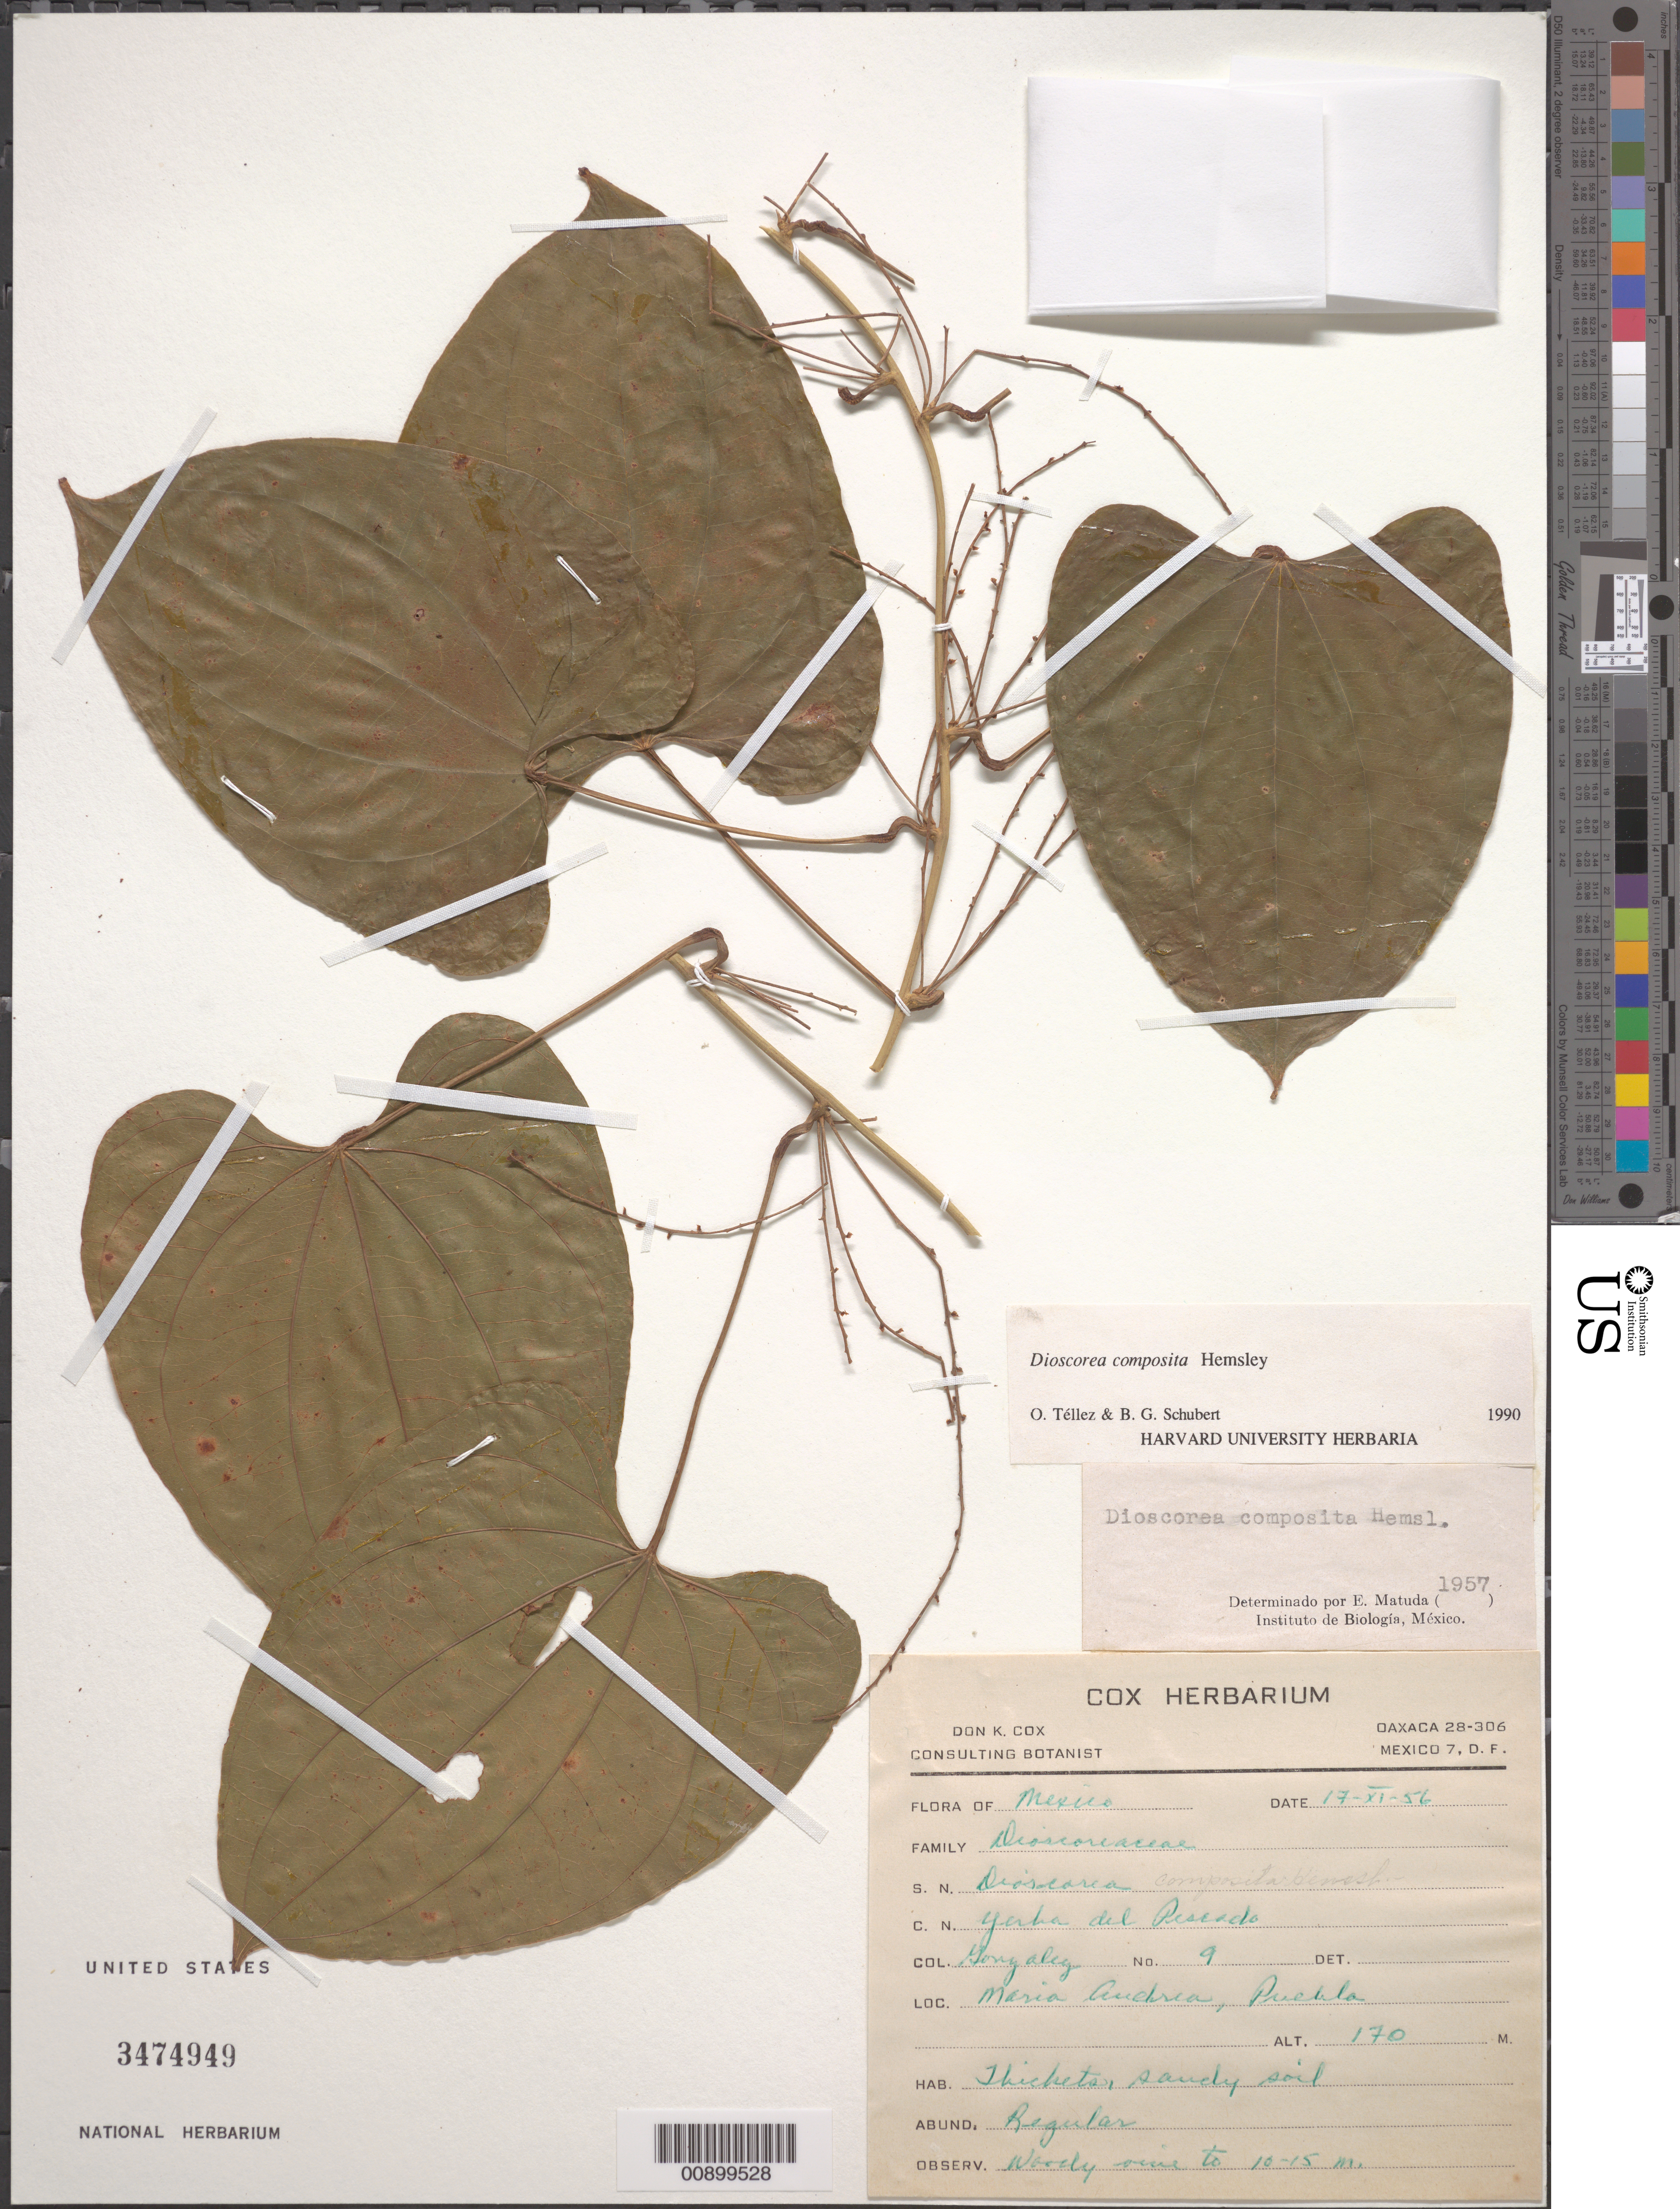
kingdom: Plantae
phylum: Tracheophyta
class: Liliopsida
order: Dioscoreales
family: Dioscoreaceae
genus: Dioscorea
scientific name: Dioscorea composita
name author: Hemsl.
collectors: -. González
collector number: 9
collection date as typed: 17 Nov 1956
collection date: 1956-11-17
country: Mexico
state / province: Puebla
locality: Maria Andrea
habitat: Thickets, sandy soil.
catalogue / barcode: US 3474949